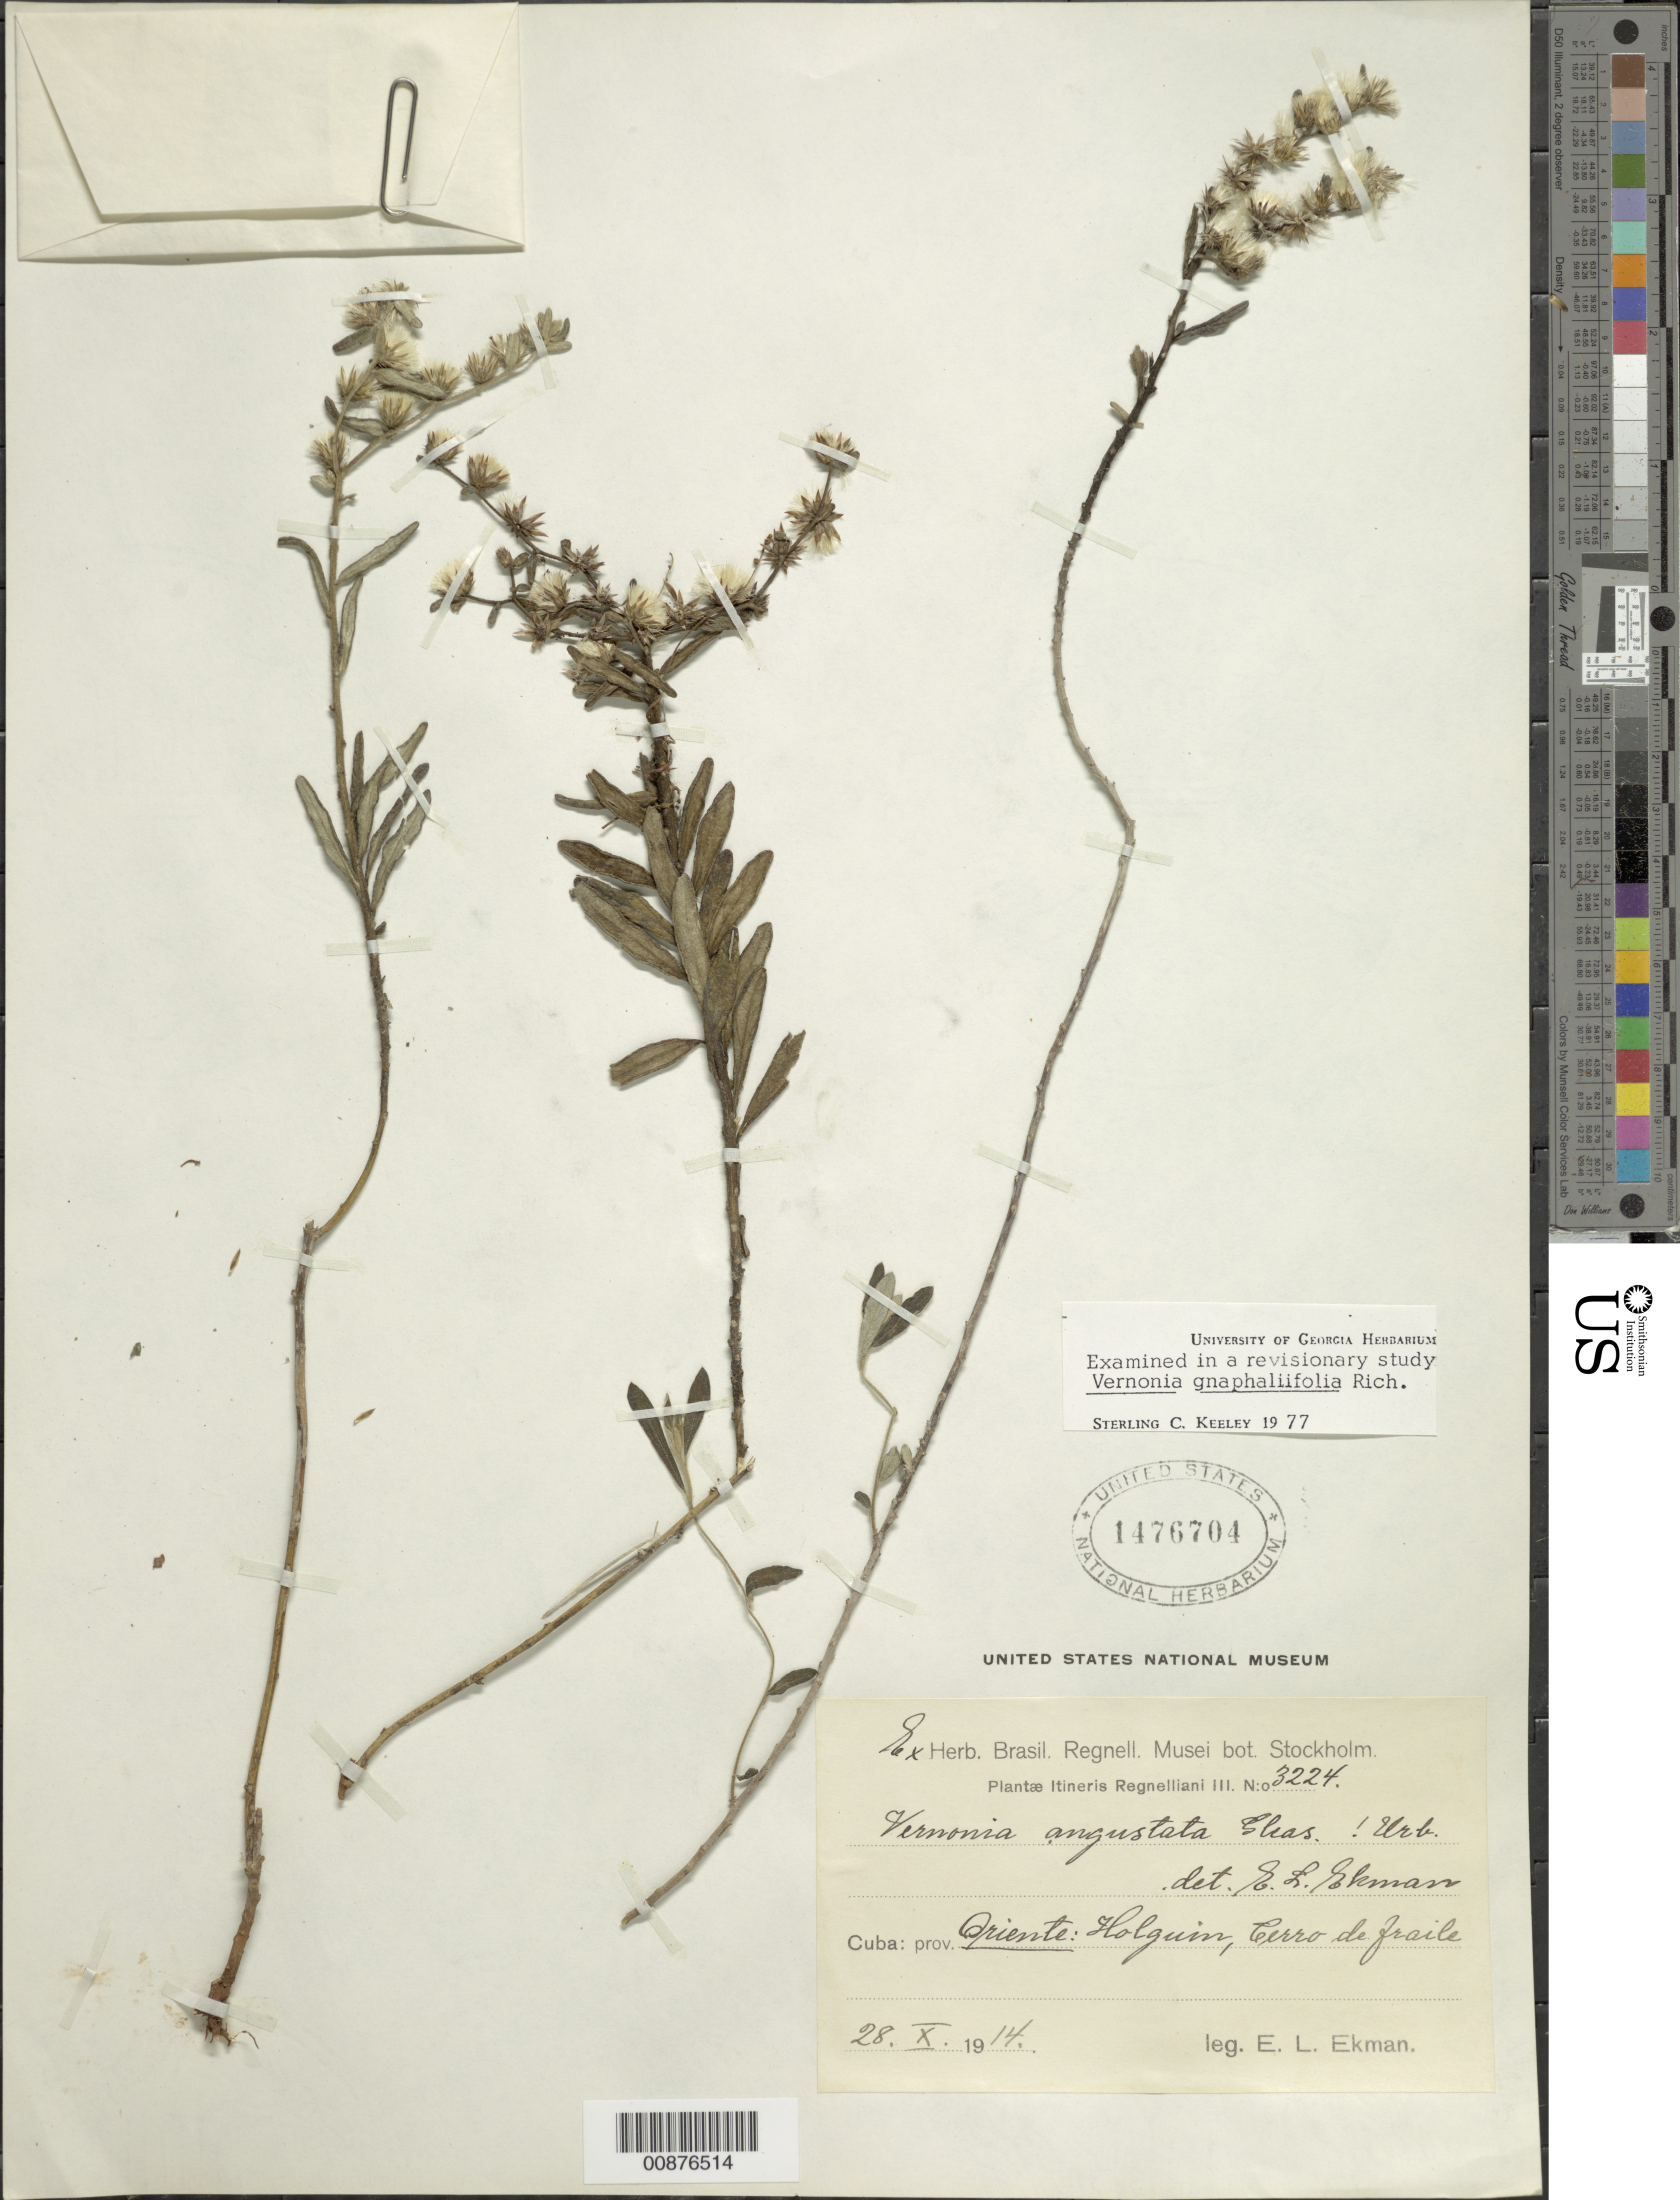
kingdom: Plantae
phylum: Tracheophyta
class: Magnoliopsida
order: Asterales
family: Asteraceae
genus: Lepidaploa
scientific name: Lepidaploa gnaphaliifolia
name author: (A. Rich.) H. Rob.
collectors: E. L. Ekman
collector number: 3224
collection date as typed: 28 Oct 1914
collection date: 1914-10-28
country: Cuba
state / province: Oriente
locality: Holguin, Cerro de Fraile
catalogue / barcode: US 1476704